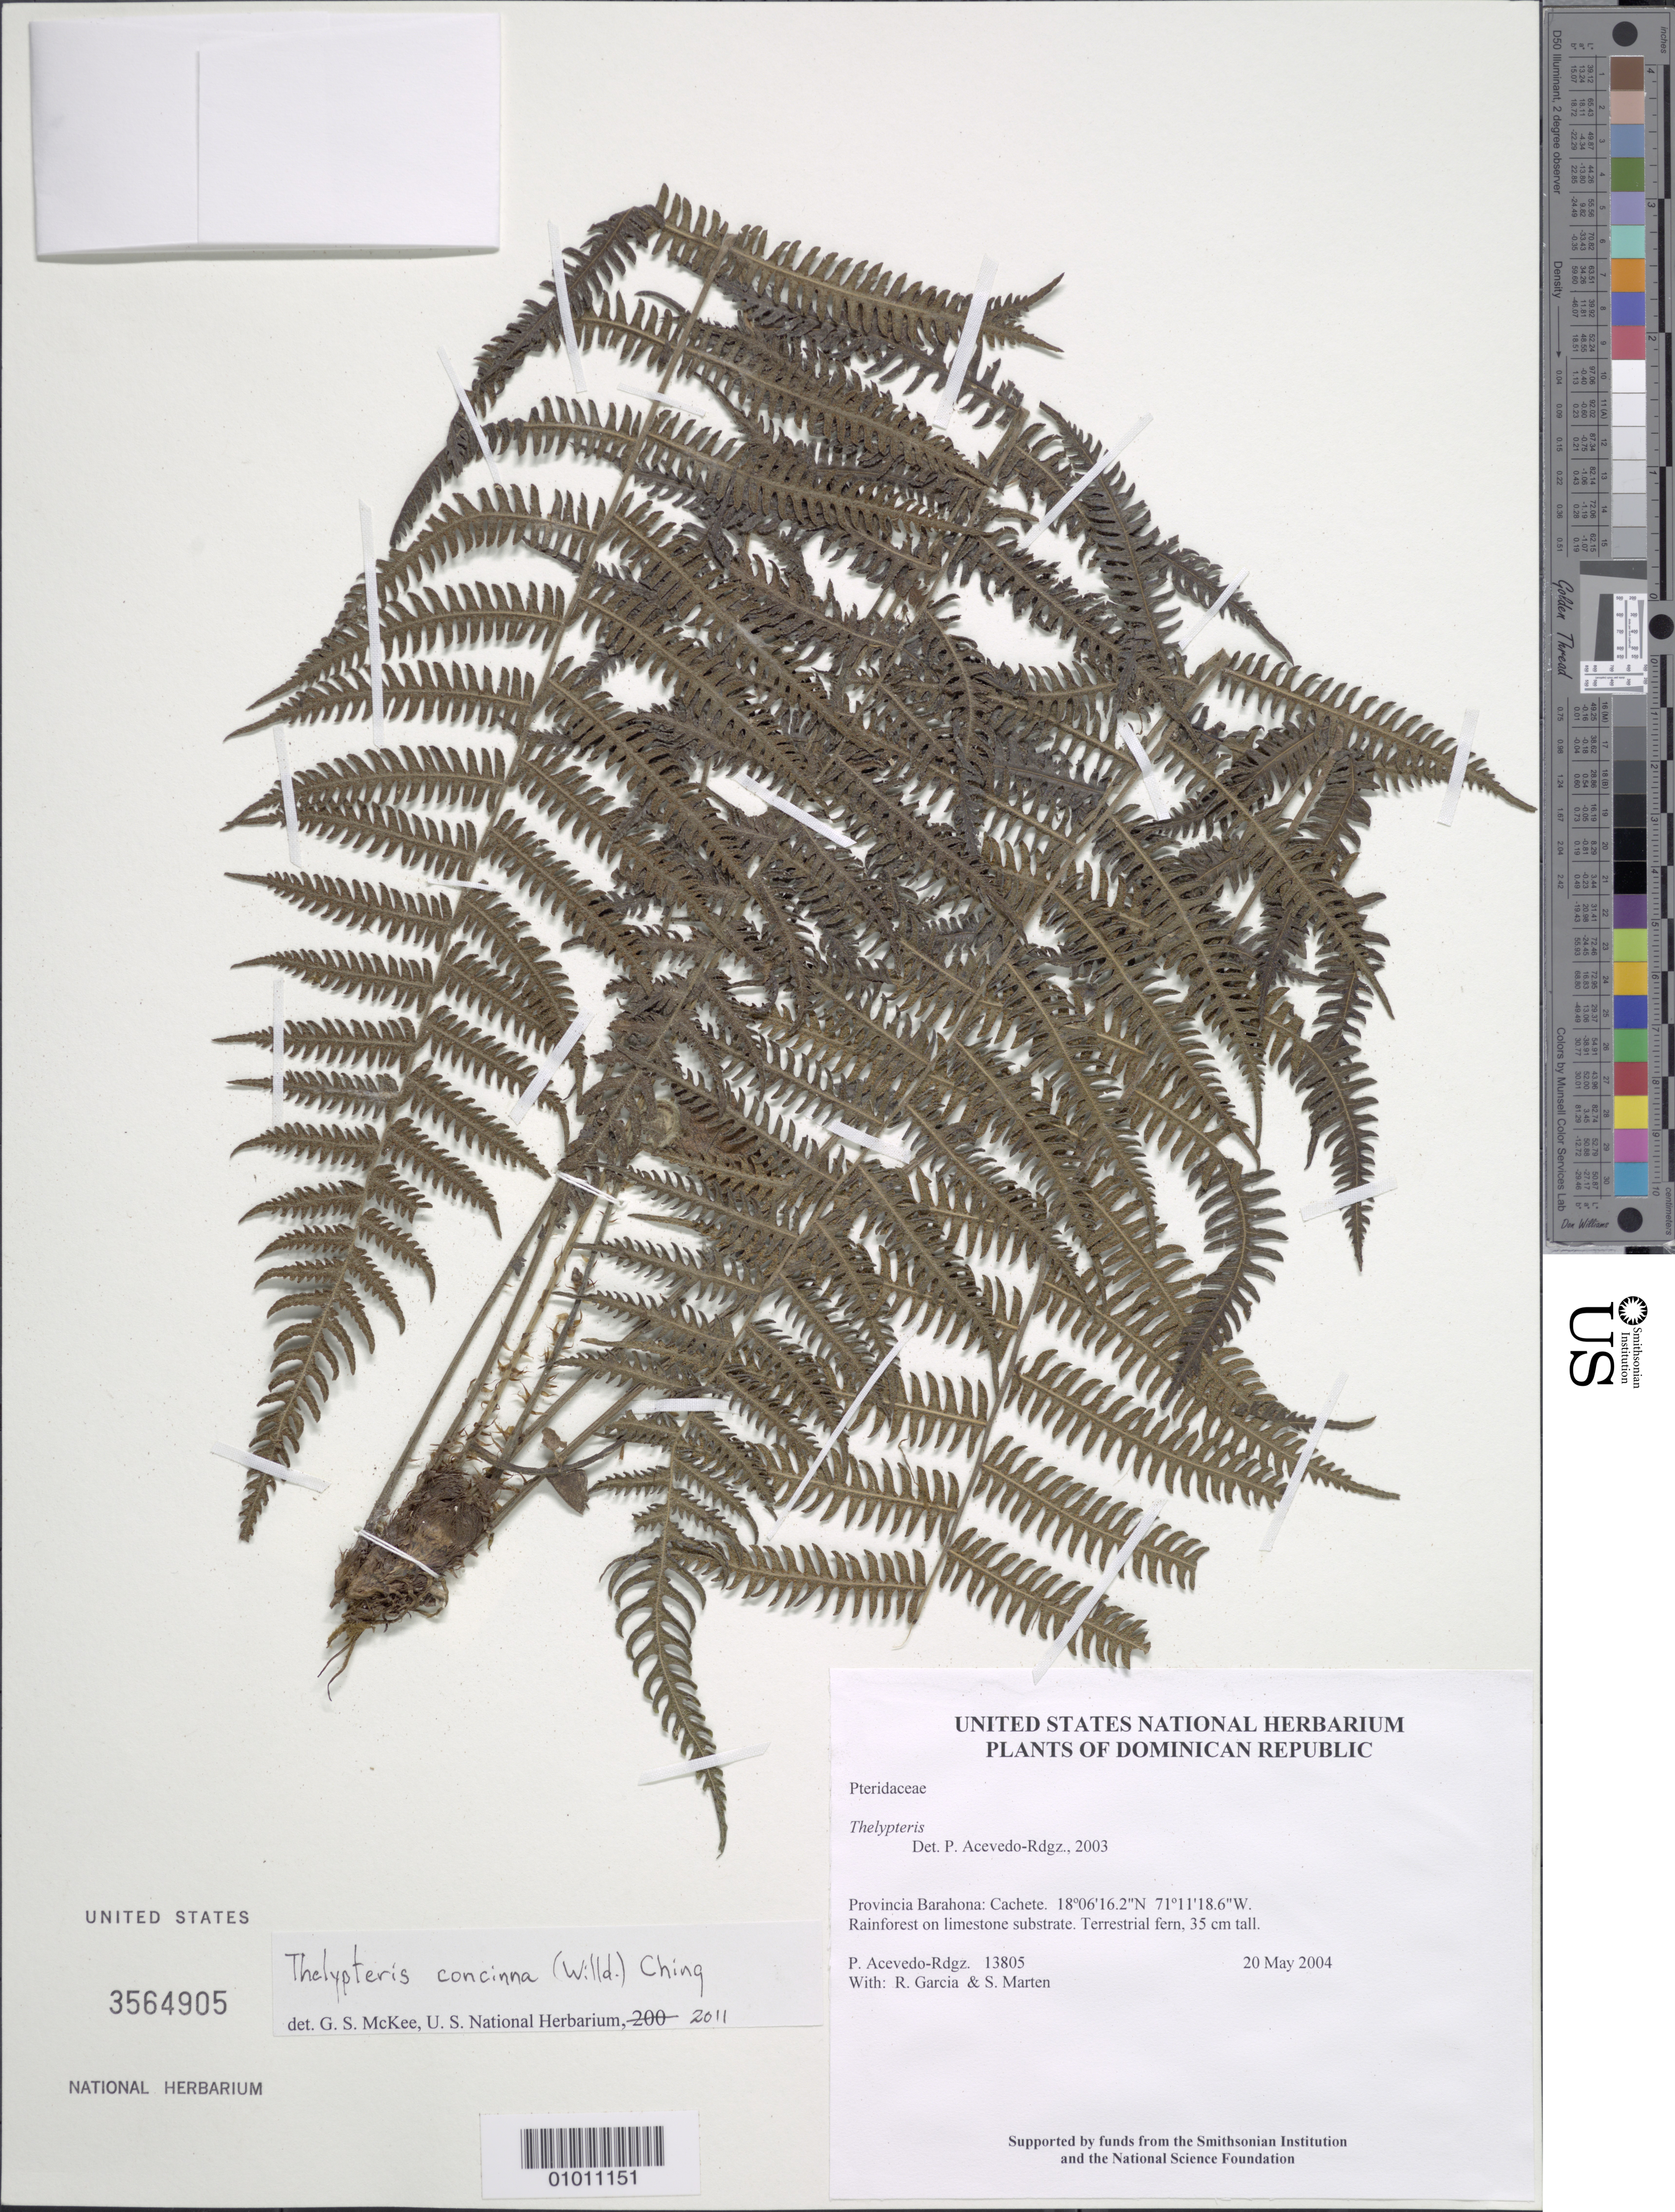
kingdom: Plantae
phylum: Tracheophyta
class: Polypodiopsida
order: Polypodiales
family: Thelypteridaceae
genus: Amauropelta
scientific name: Amauropelta concinna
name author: (Willd.) Pic. Serm.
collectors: P. Acevedo-Rodr., R. G. García & S. Marten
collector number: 13805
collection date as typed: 20 May 2004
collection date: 2004-05-20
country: Dominican Republic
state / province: Barahona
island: Hispaniola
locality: Provincia Barahona: Cachete.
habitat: Rainforest on limestone substrate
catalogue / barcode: US 3564905